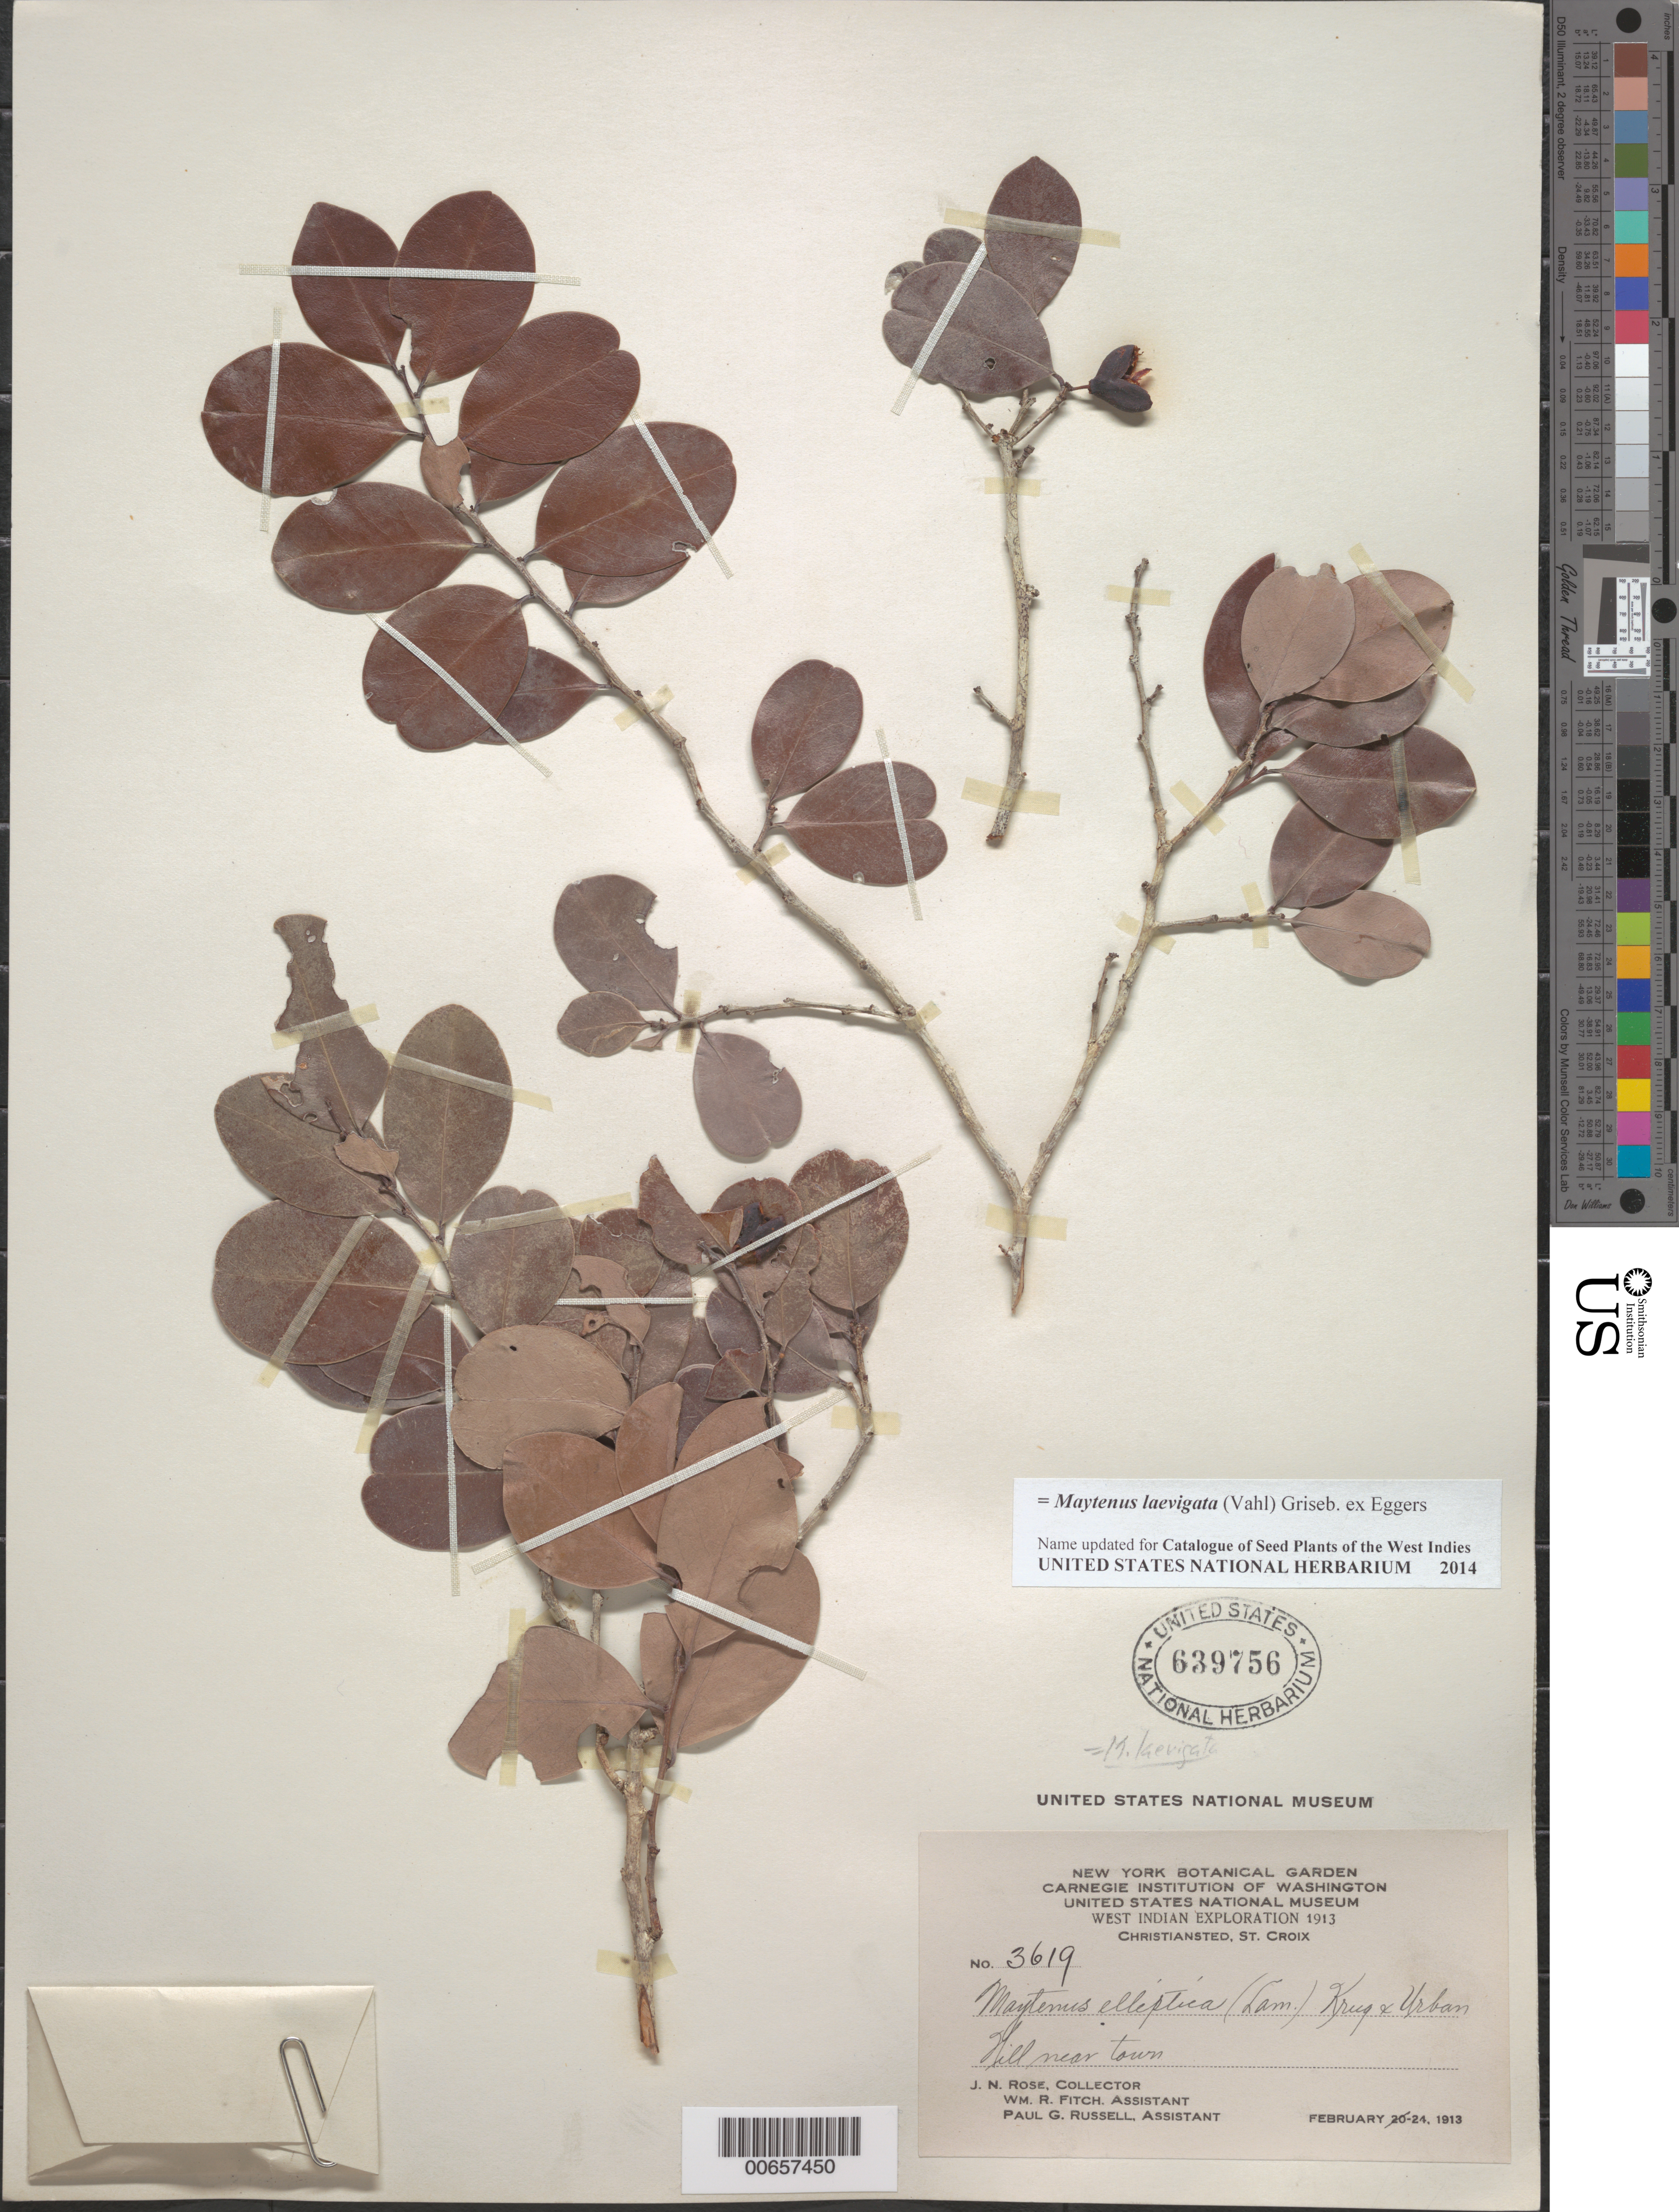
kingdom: Plantae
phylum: Tracheophyta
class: Magnoliopsida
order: Celastrales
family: Celastraceae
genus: Maytenus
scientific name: Maytenus laevigatus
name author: (Vahl) Griseb. ex Eggers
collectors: J. N. Rose, W. R. Fitch & P. G. Russell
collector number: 3619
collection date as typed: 24 Feb 1913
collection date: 1913-02-24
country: U.S. Virgin Islands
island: St. Croix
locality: Christiansted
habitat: Hill near town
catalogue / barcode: US 639756